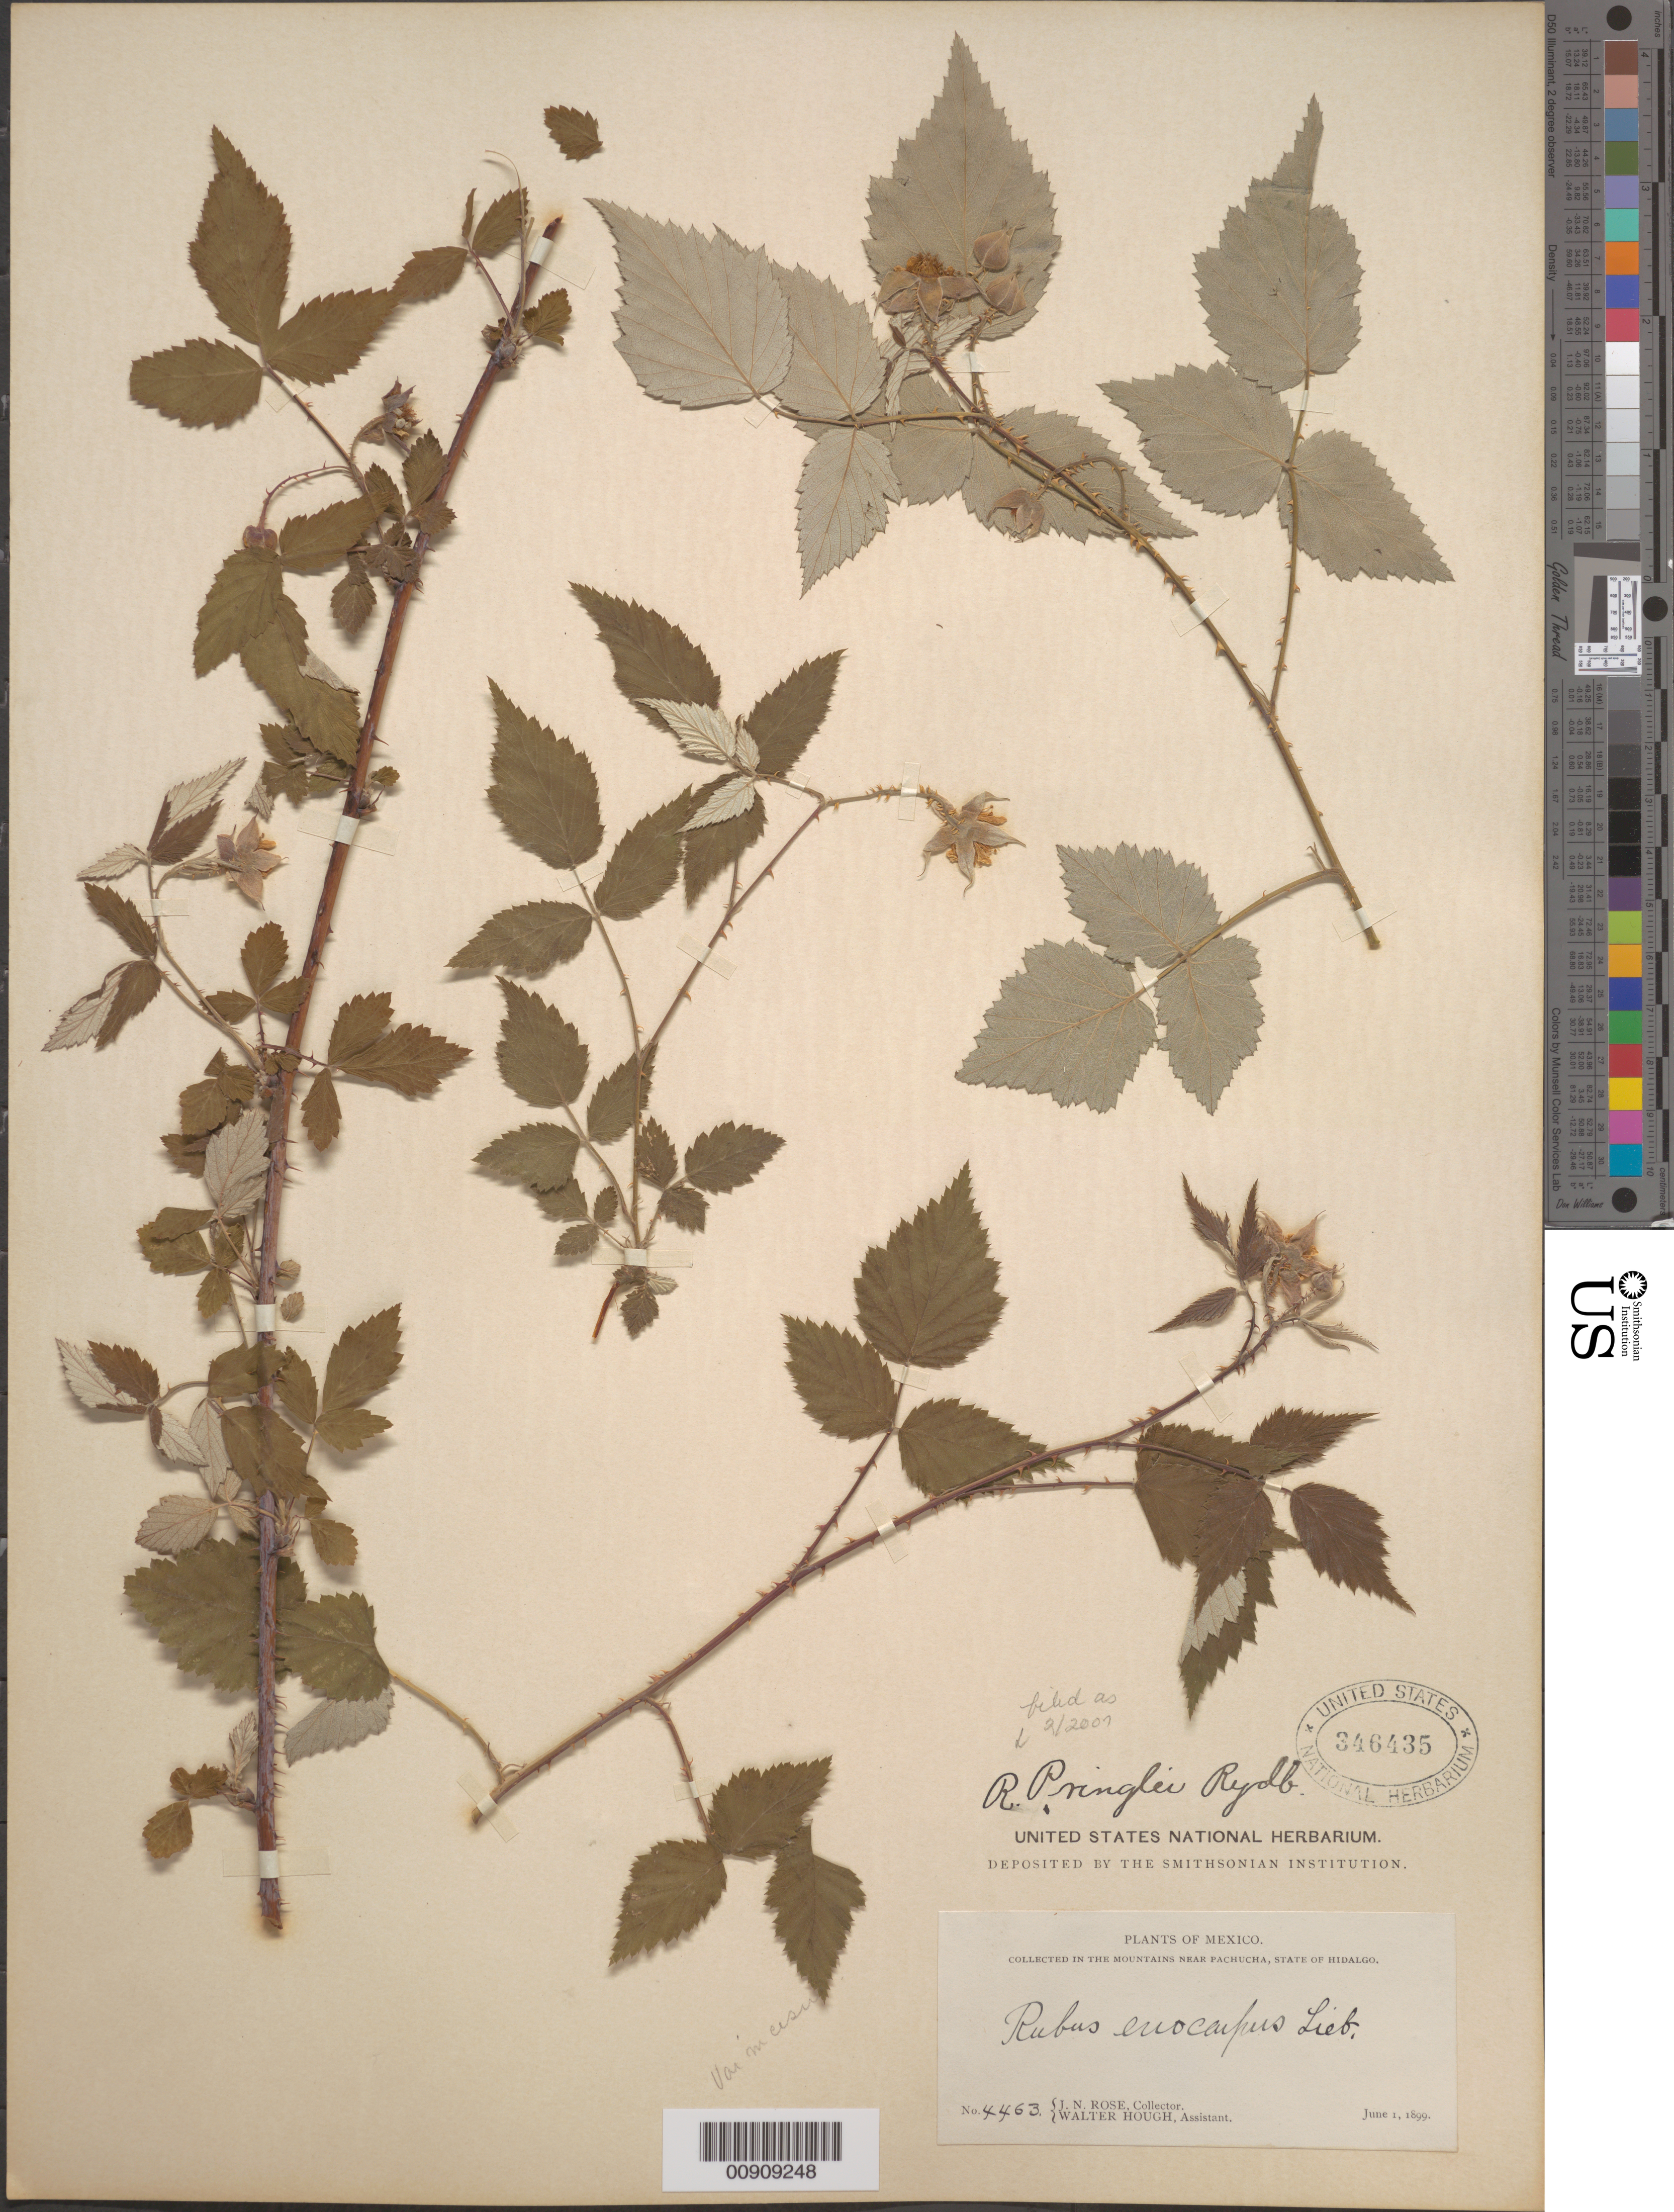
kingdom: Plantae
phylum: Tracheophyta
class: Magnoliopsida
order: Rosales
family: Rosaceae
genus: Rubus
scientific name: Rubus pringlei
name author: Rydb.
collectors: J. N. Rose & W. Hough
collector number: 4463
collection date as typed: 01 Jun 1899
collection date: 1899-06-01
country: Mexico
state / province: Hidalgo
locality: Mountains near Pachuca, State of Hidalgo.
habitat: Mountains.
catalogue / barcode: US 346435